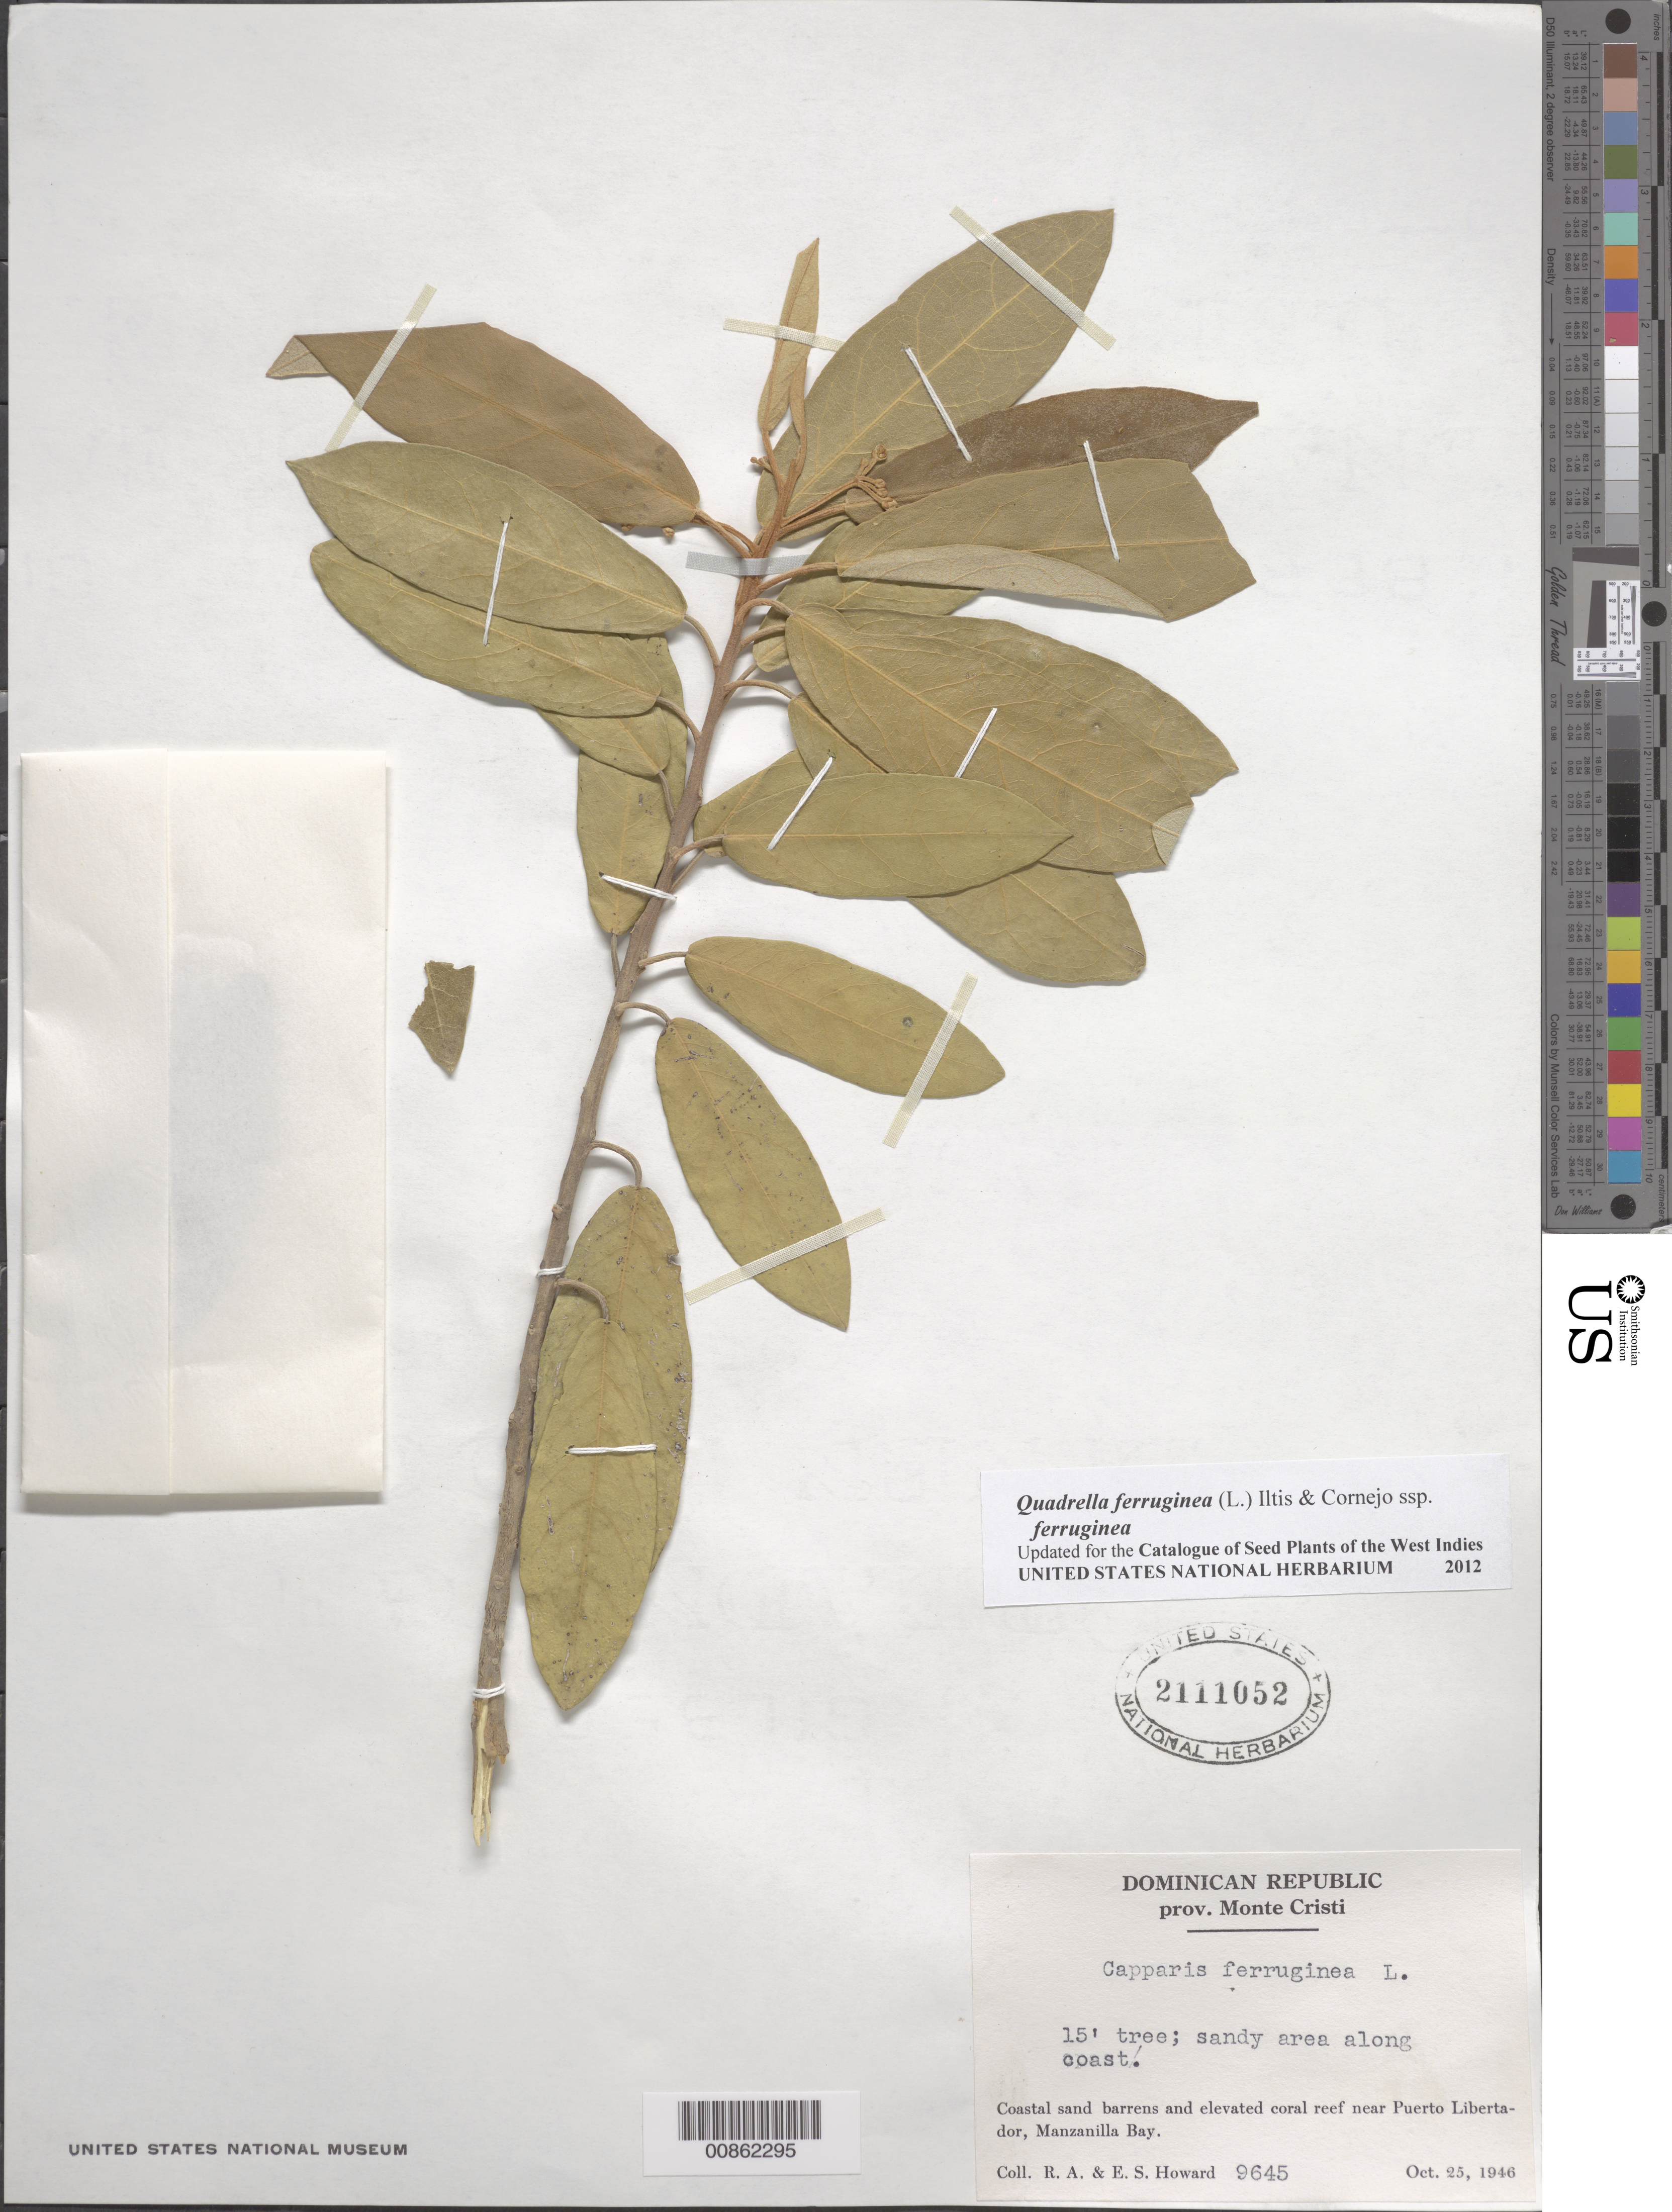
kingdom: Plantae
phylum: Tracheophyta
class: Magnoliopsida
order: Brassicales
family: Capparaceae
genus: Quadrella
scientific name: Quadrella ferruginea subsp. ferruginea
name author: (L.) Cornejo & Iltis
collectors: R. A. Howard & E. S. Howard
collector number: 9645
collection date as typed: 25 Oct 1946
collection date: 1946-10-25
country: Dominican Republic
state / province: Monte Cristi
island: Hispaniola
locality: Near Puerto Libertador, Manzanilla Bay.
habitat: Sandy area along coast. Coastal sand barrens and elevated coral reef.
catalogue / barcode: US 2111052